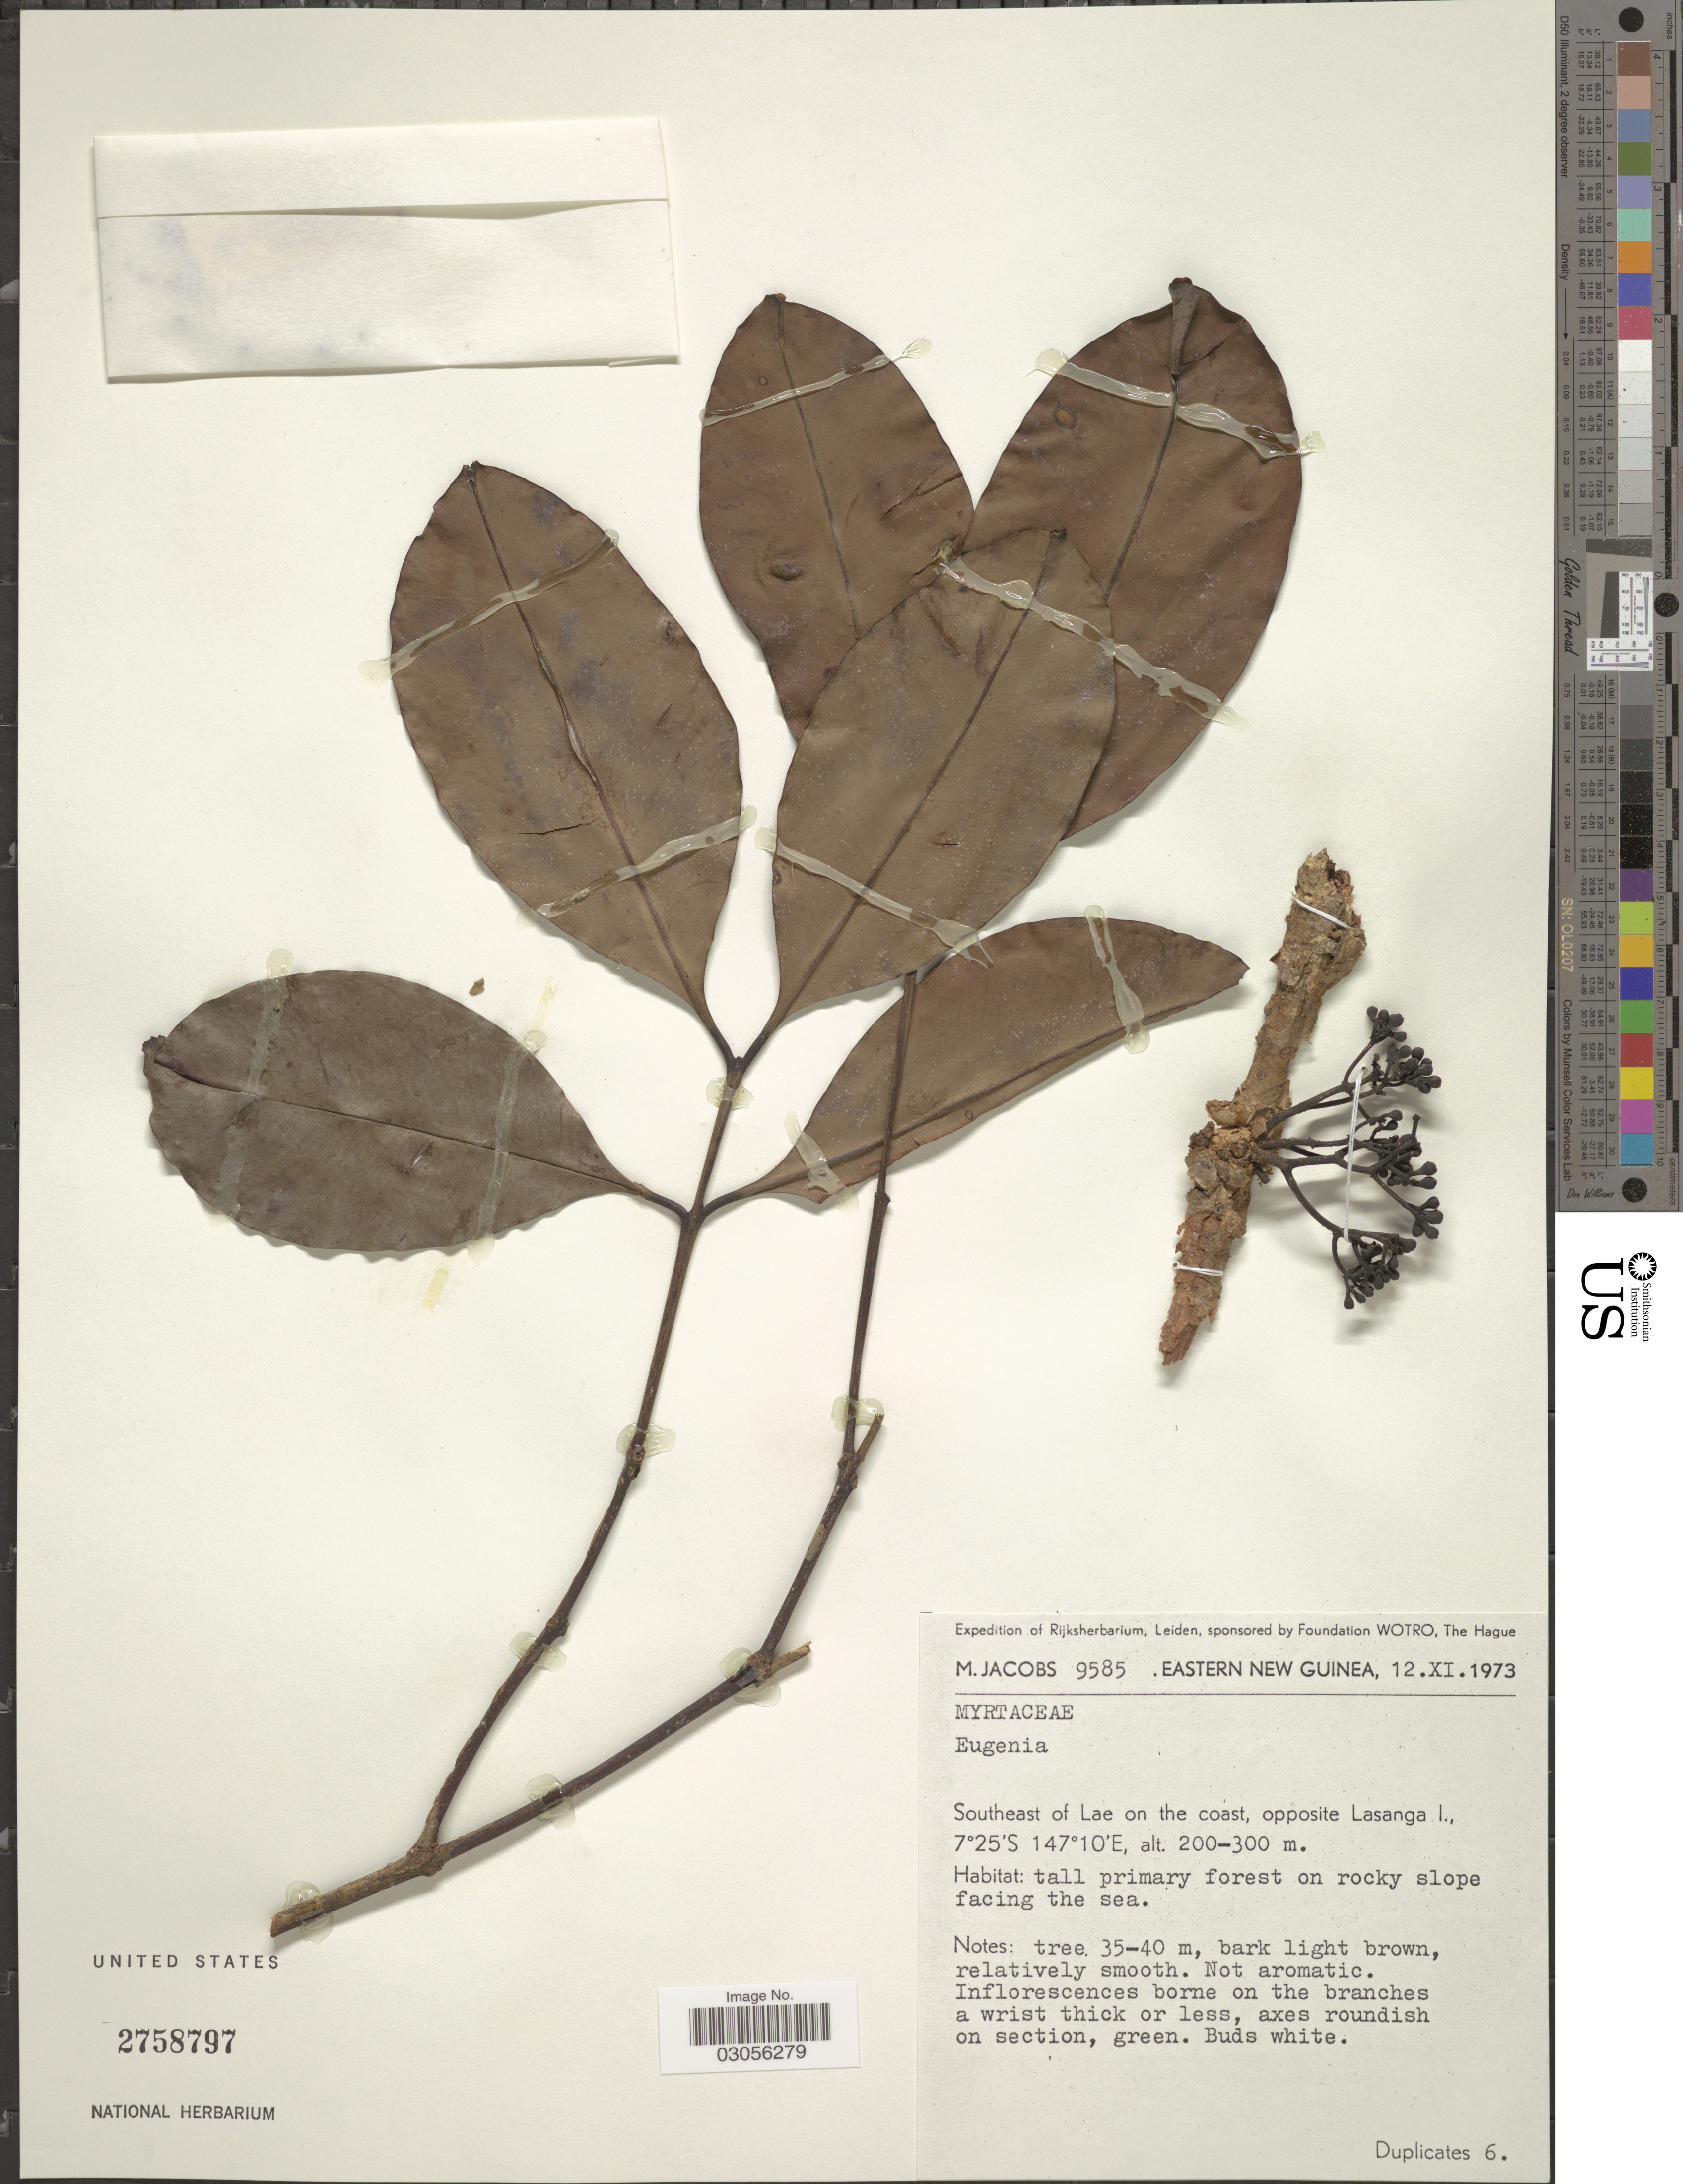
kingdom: Plantae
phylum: Tracheophyta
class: Magnoliopsida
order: Myrtales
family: Myrtaceae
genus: Syzygium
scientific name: Syzygium richardsonianum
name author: Merr. & L.M. Perry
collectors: M. Jacobs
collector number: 9585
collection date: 1973-11-12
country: Papua New Guinea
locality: Eastern New Guinea. Southeast of Lae on the coast, opposite Lasanga I.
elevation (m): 200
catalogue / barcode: US 2758797